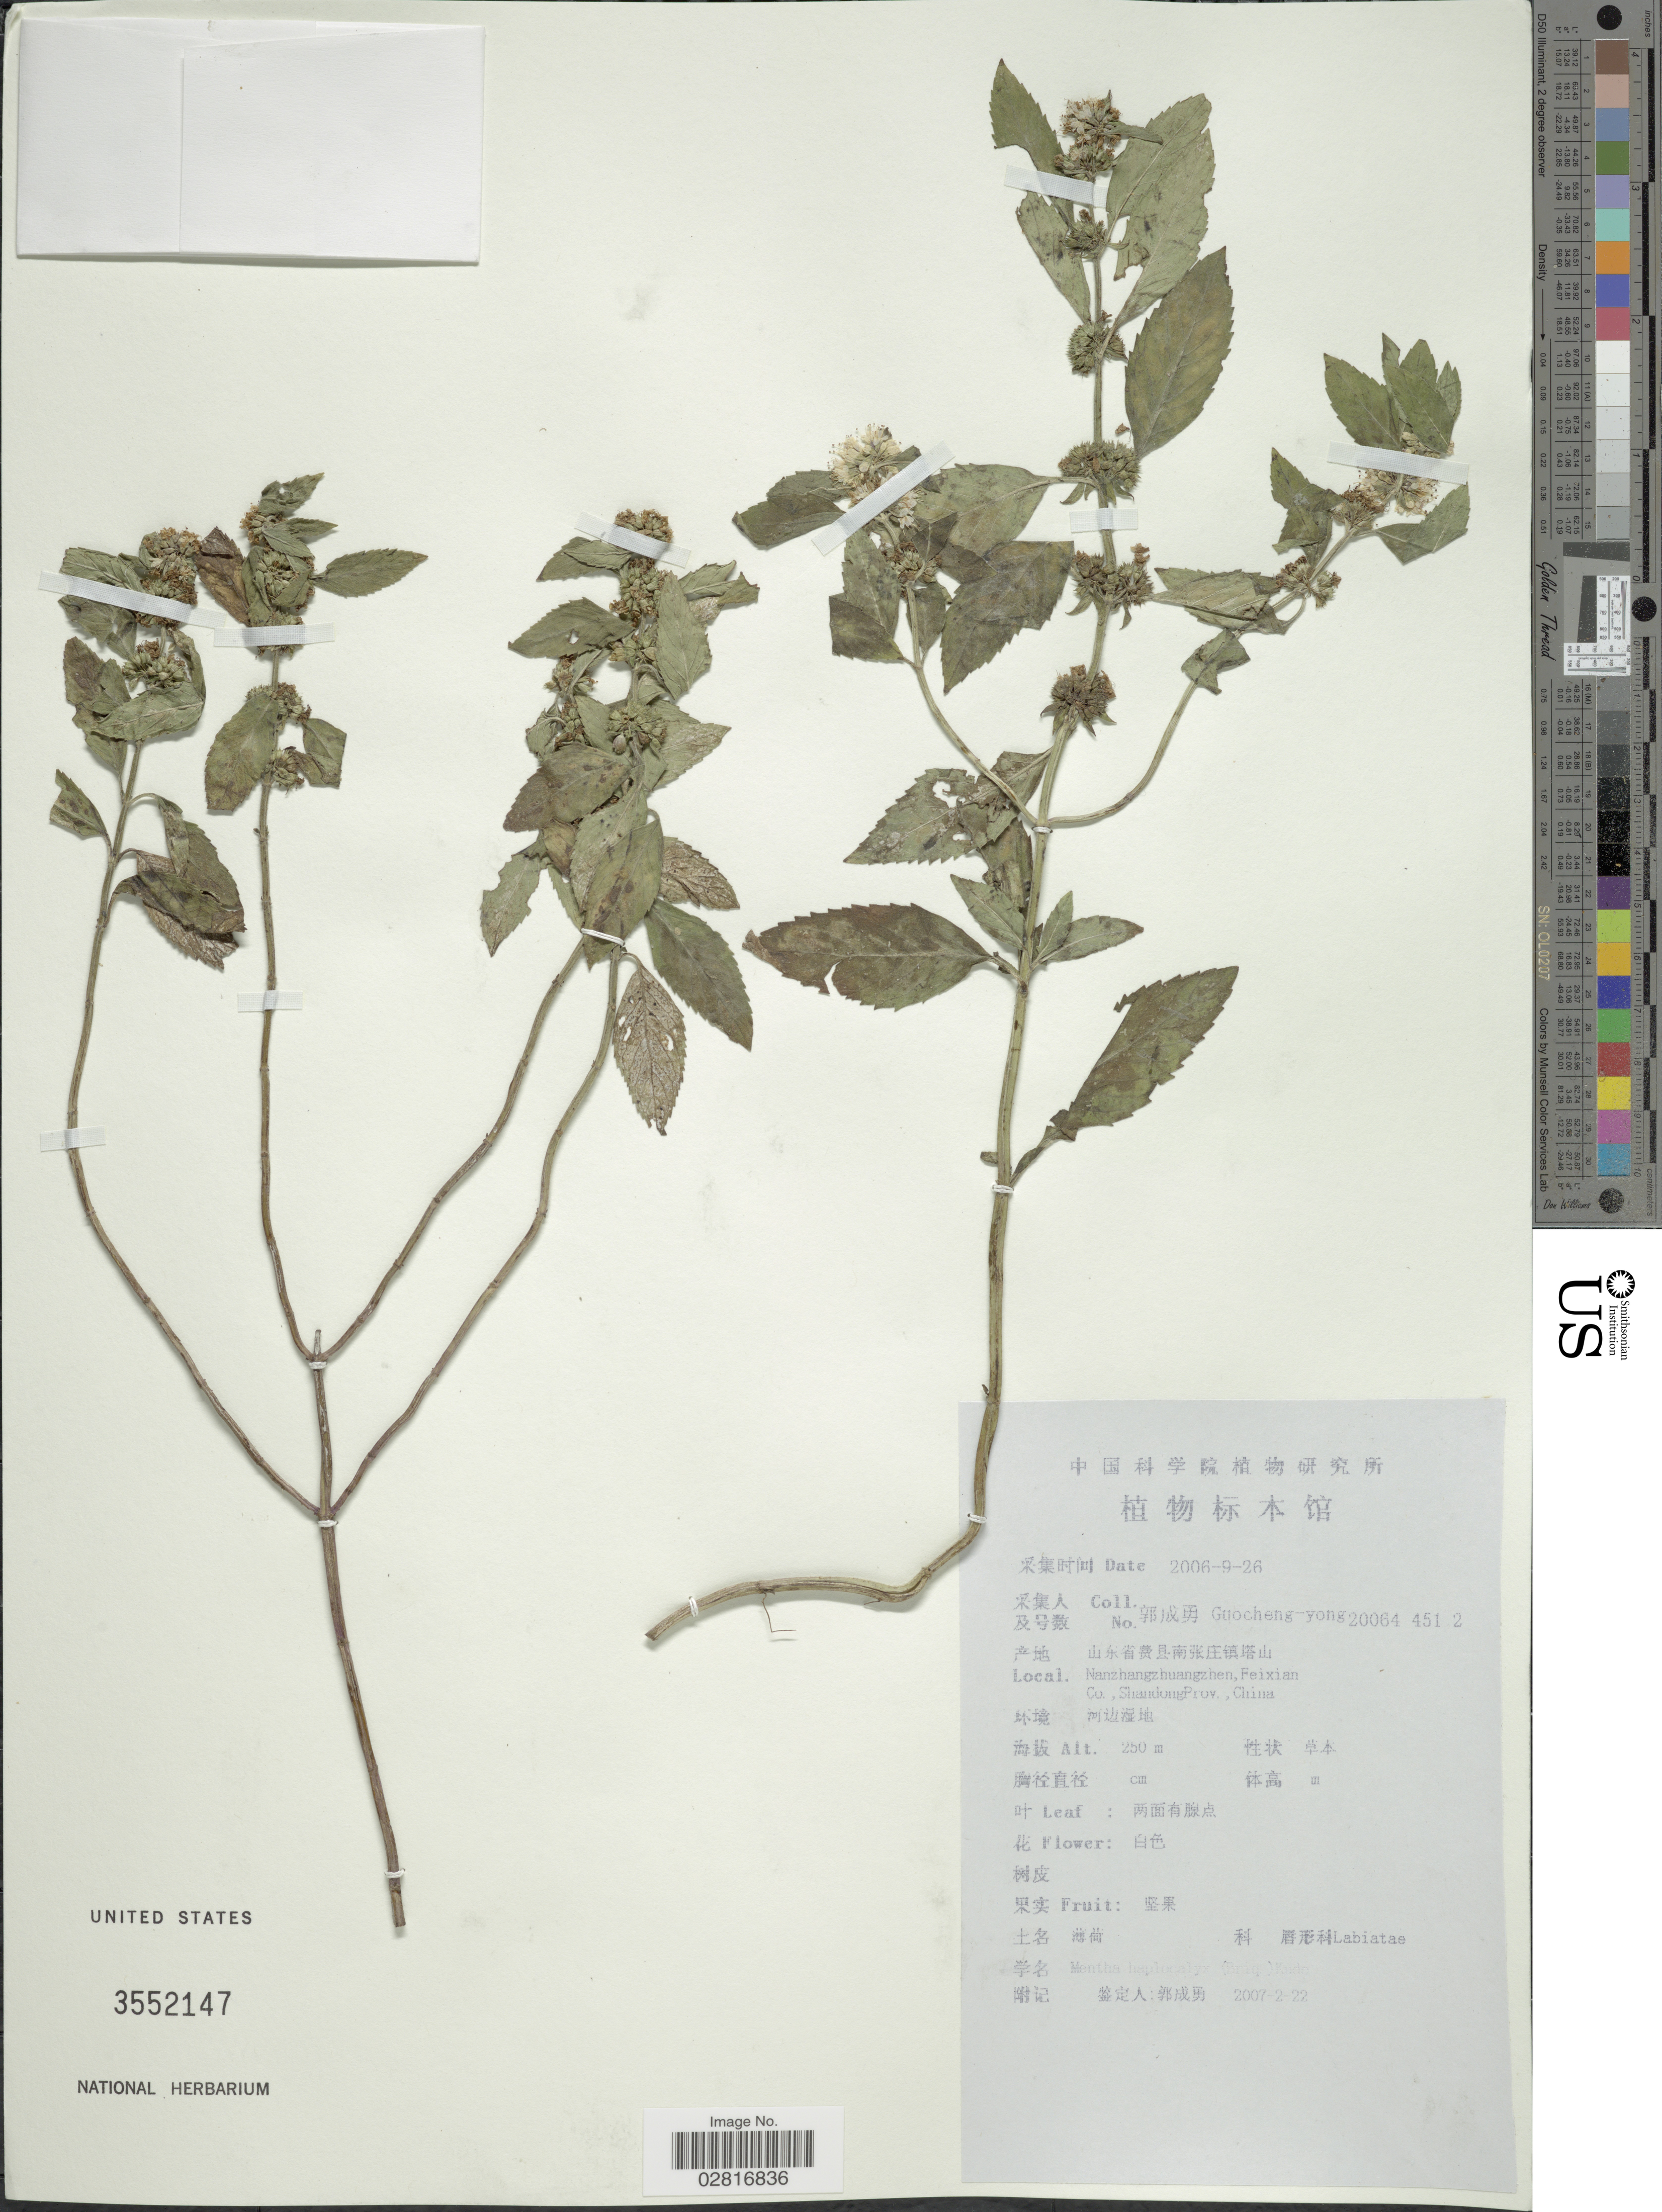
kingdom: Plantae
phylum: Tracheophyta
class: Magnoliopsida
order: Lamiales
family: Lamiaceae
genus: Mentha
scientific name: Mentha haplocalyx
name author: Briq.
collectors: Guo cheng-yong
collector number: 20064-451-2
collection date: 2006-09-26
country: China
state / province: Shandong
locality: Nanzhangzhuangzhen, Feixian Co., Shandong Prov., China.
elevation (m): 250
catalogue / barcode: US 3552147